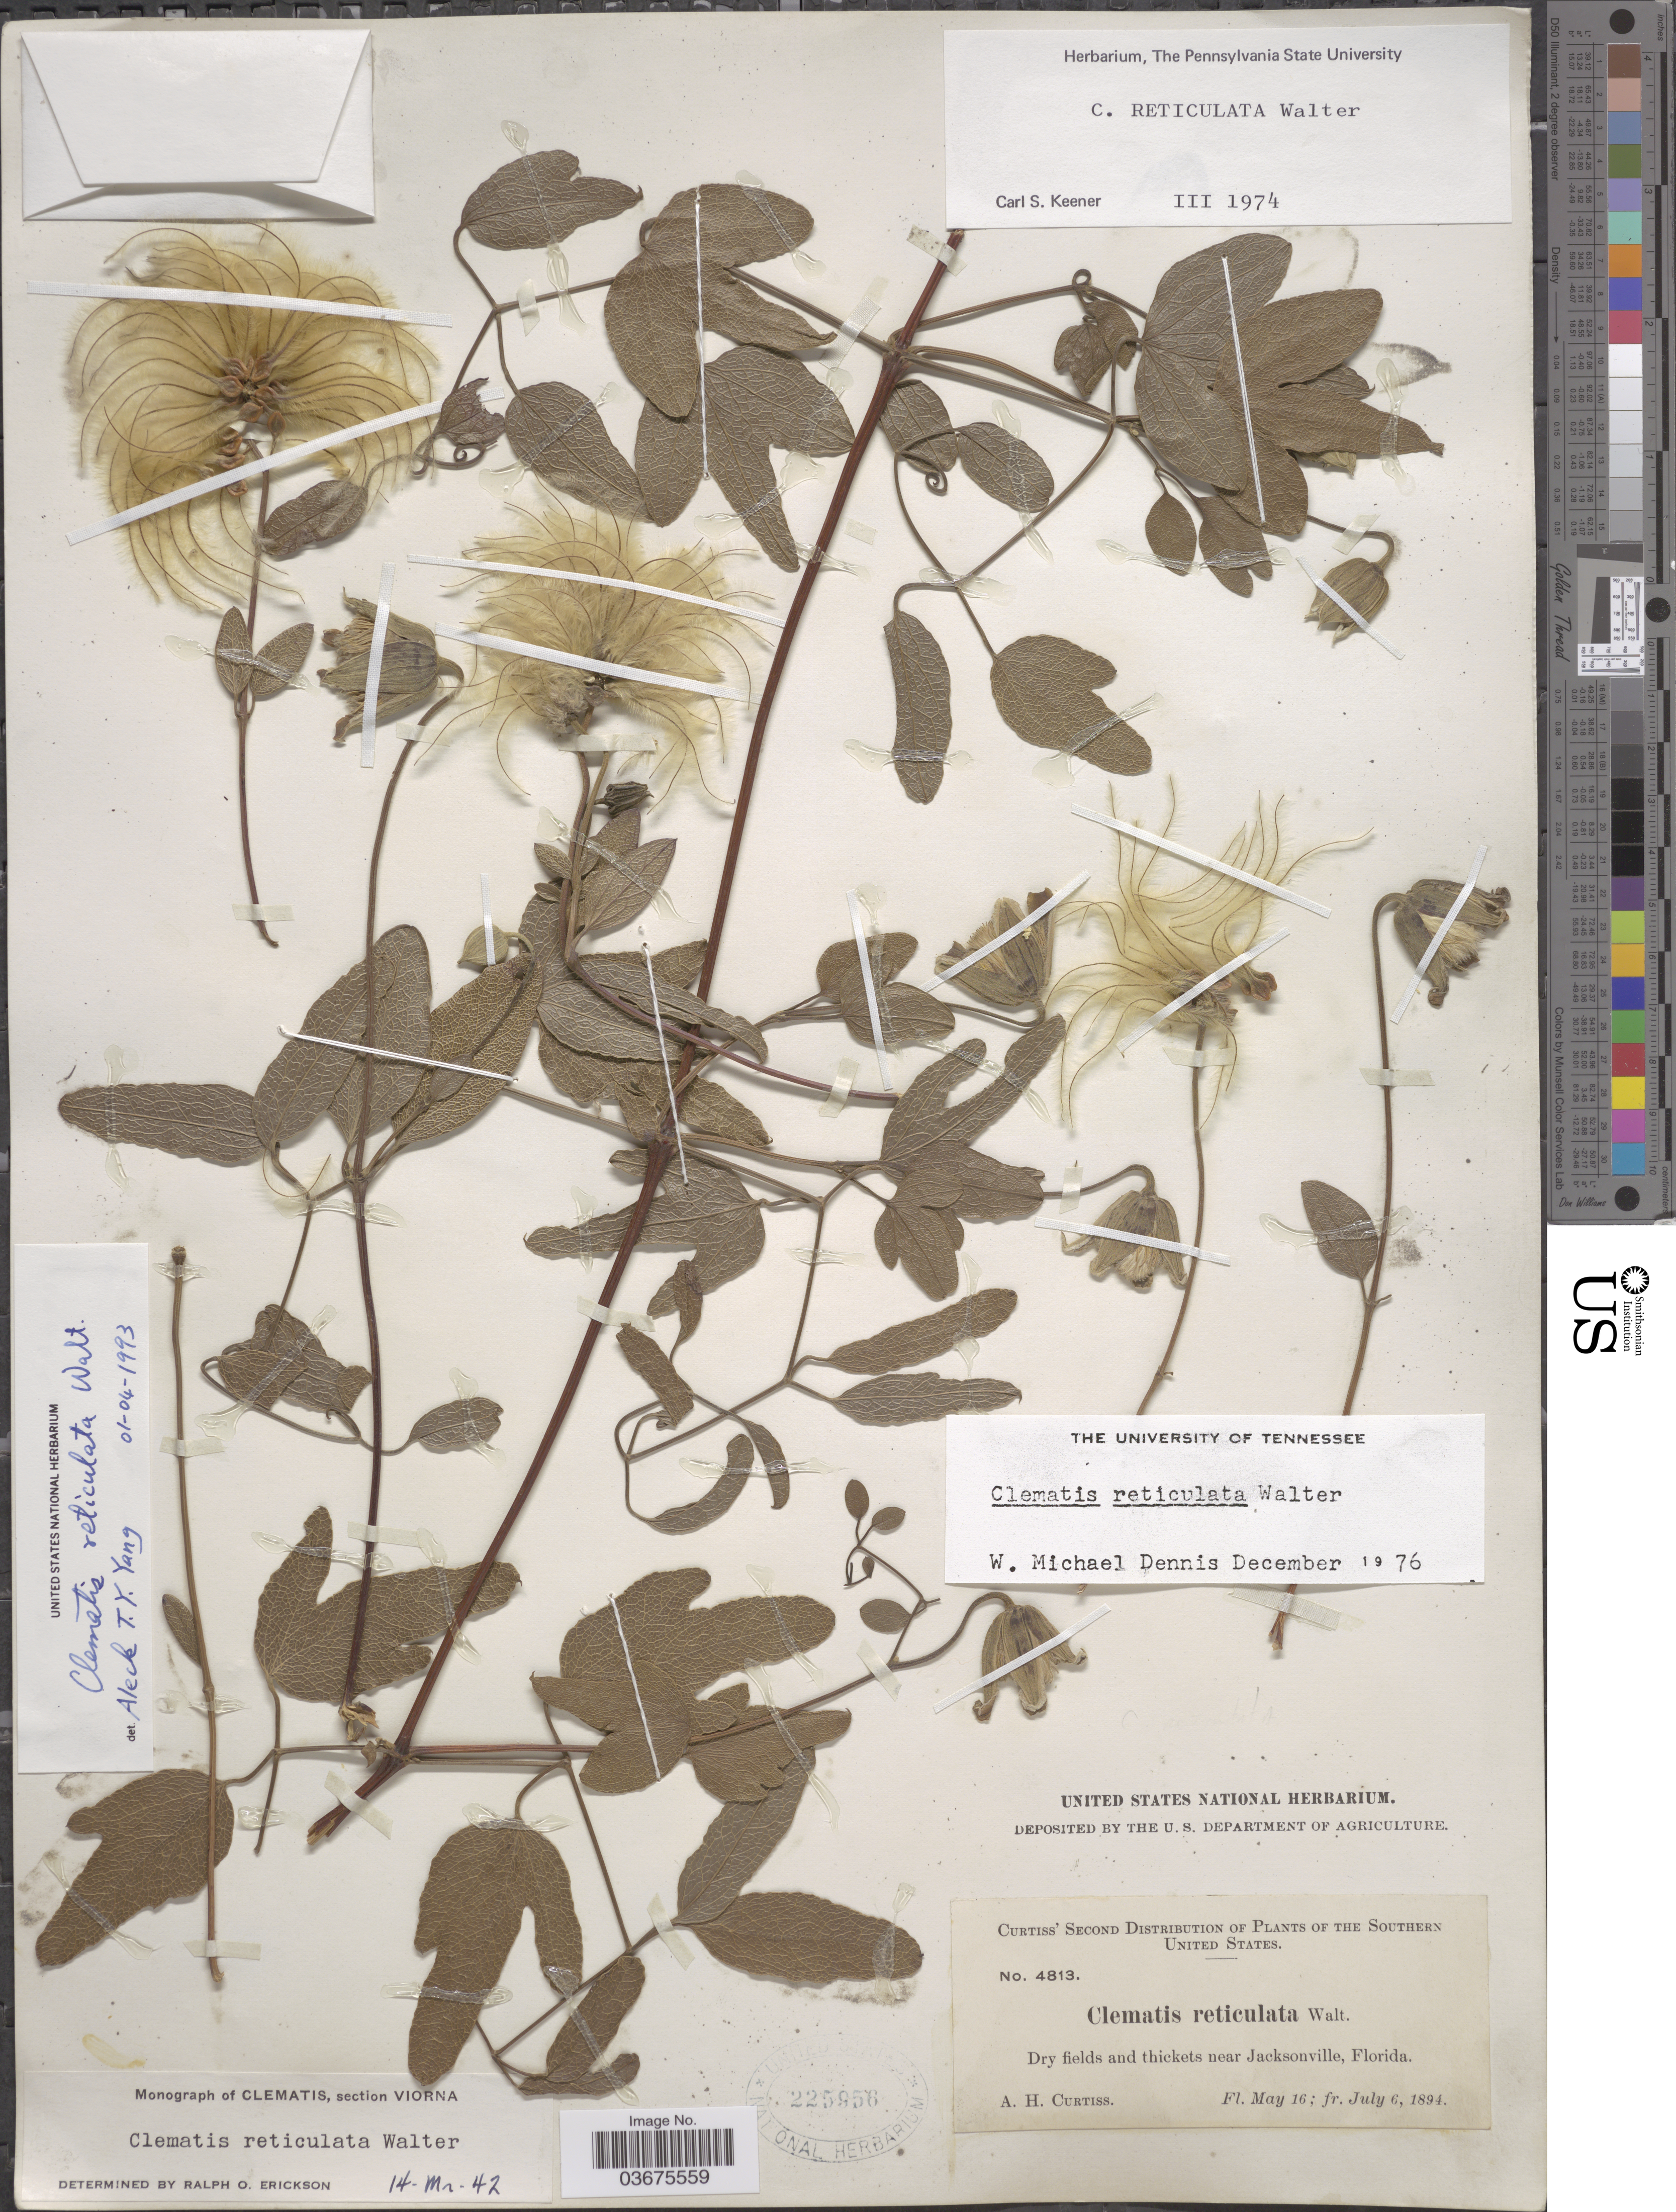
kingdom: Plantae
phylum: Tracheophyta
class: Magnoliopsida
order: Ranunculales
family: Ranunculaceae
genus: Clematis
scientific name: Clematis reticulata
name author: Walter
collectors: A. H. Curtiss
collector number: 4813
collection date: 1894-05-16/1894-07-06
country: United States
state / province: Florida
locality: Southern United States. Dry fields and thickets near Jacksonville, Florida.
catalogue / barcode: US 225956